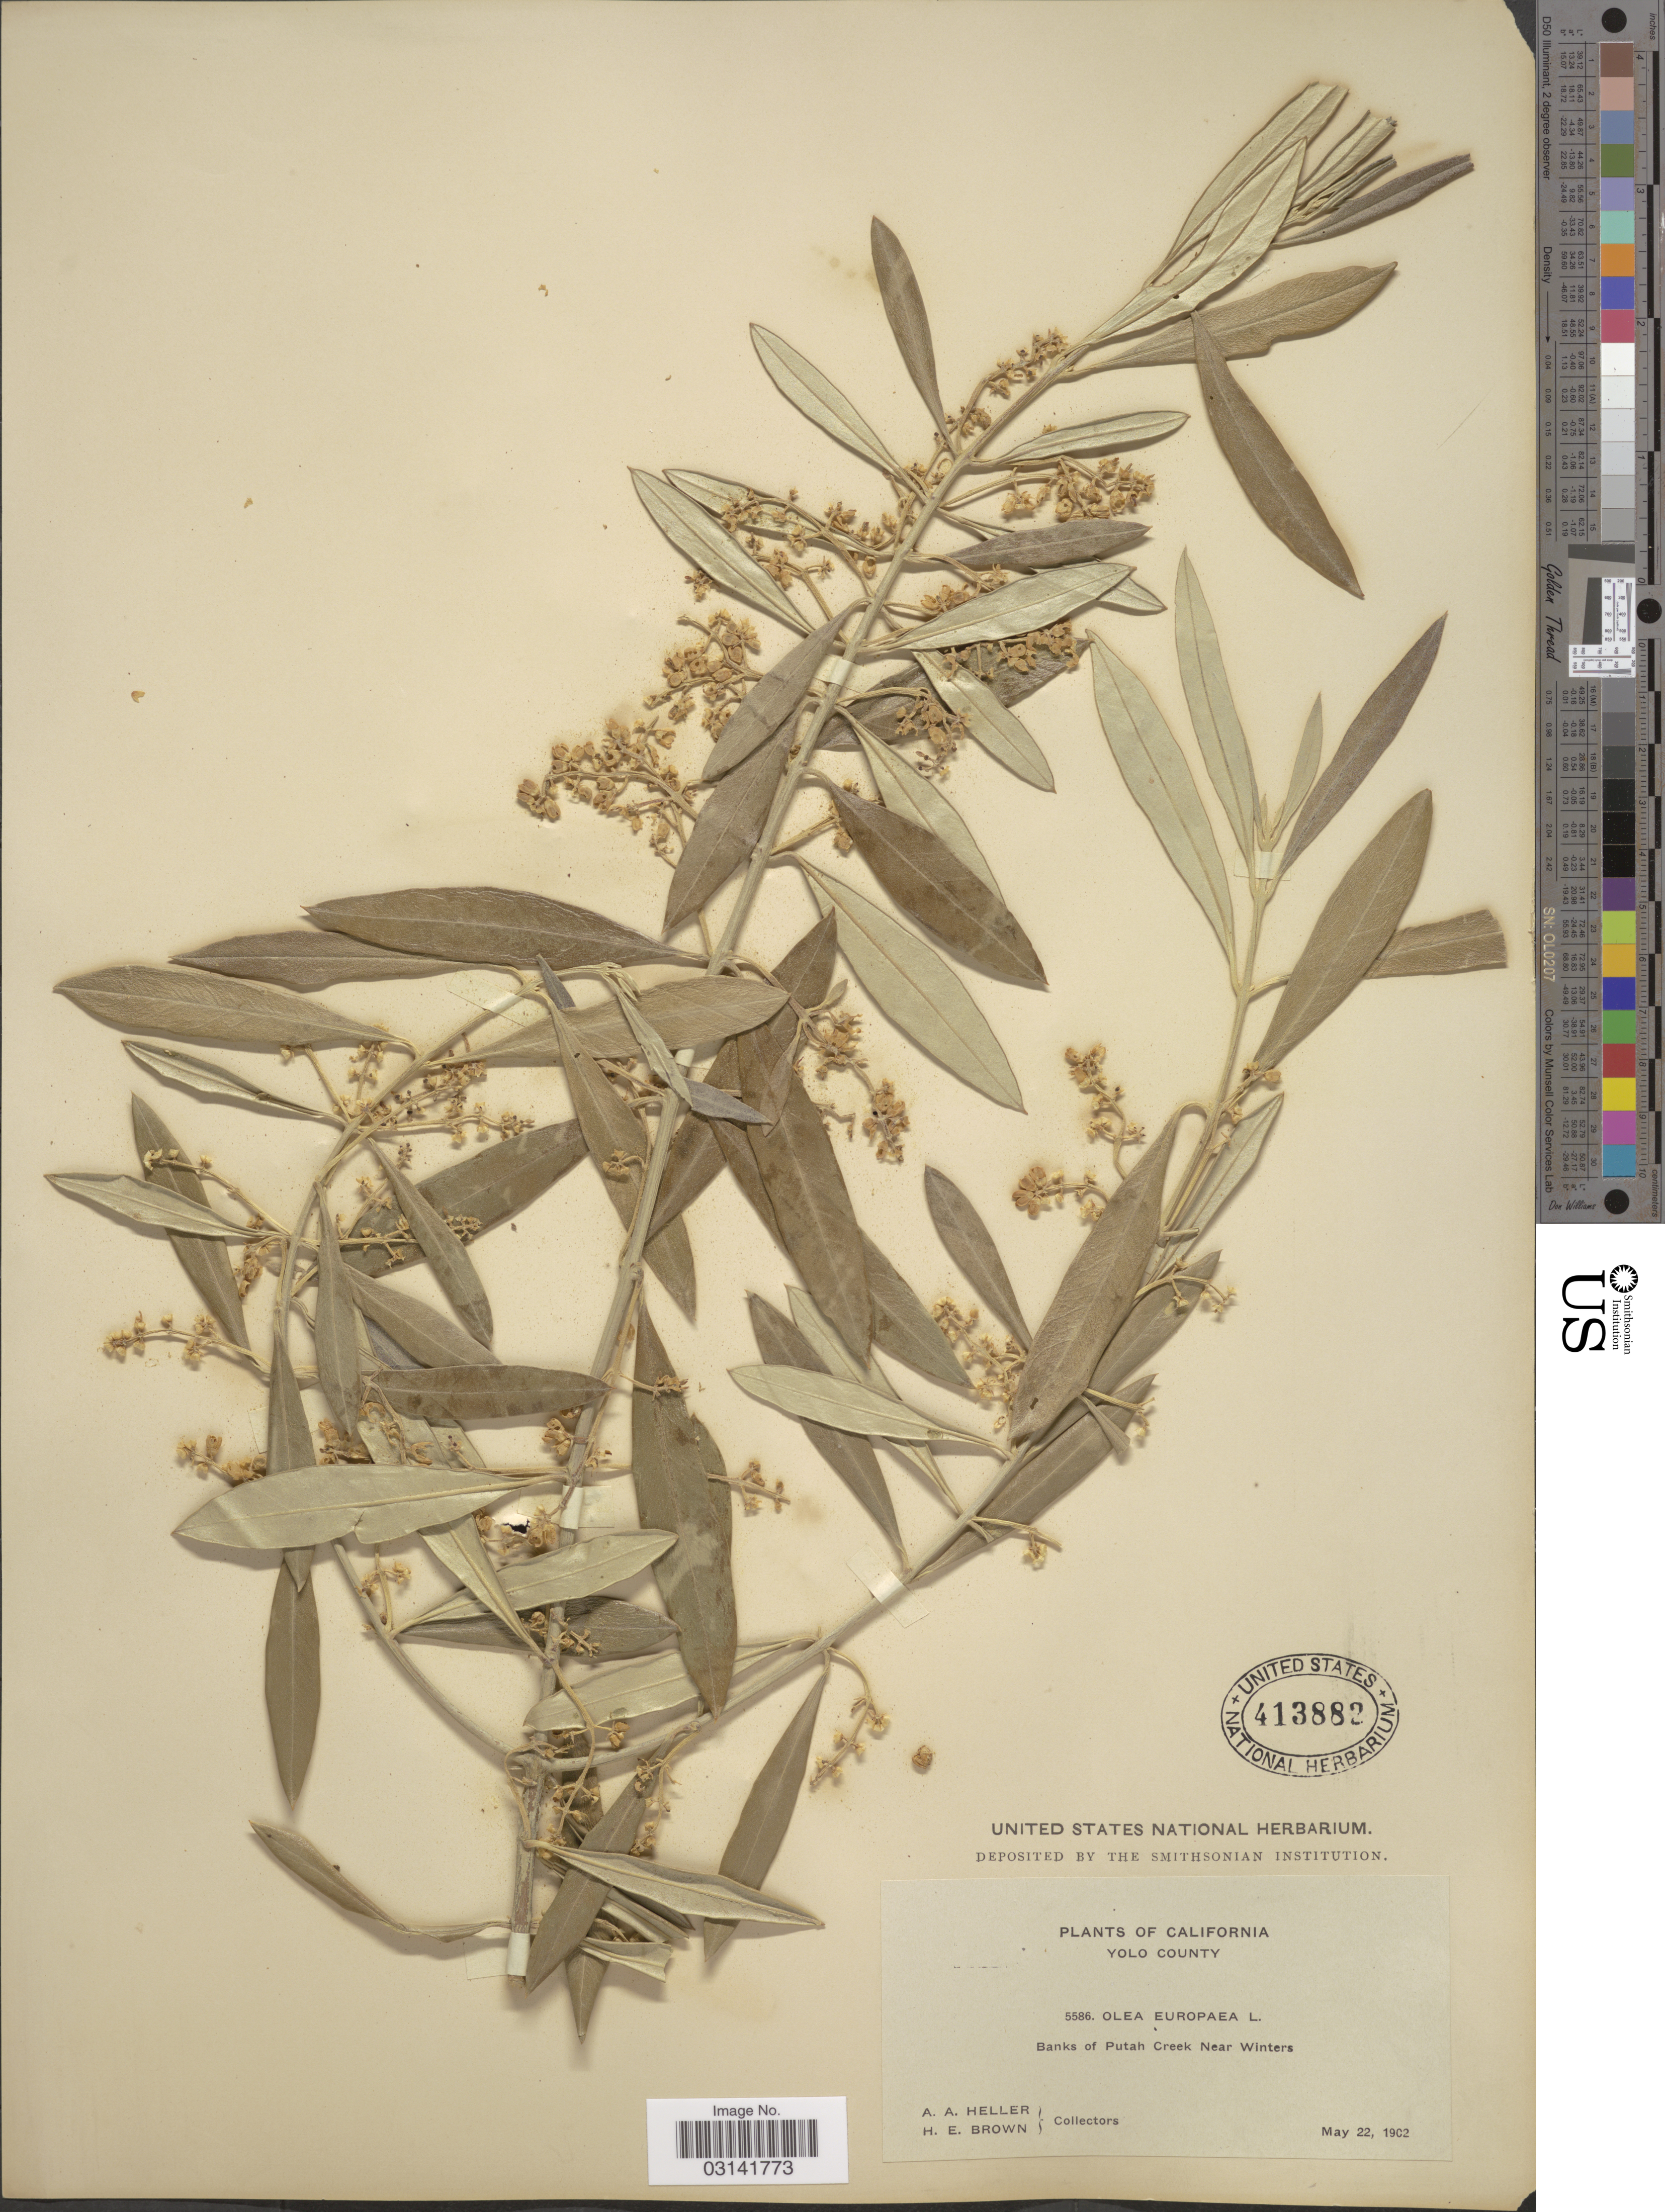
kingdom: Plantae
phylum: Tracheophyta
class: Magnoliopsida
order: Lamiales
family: Oleaceae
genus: Olea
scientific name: Olea europaea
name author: L.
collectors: A. A. Heller & H. E. Brown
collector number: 5586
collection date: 1902-05-22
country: United States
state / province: California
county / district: Yolo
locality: Yolo County. Banks of Putah Creek Near Winters.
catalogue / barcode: US 413882